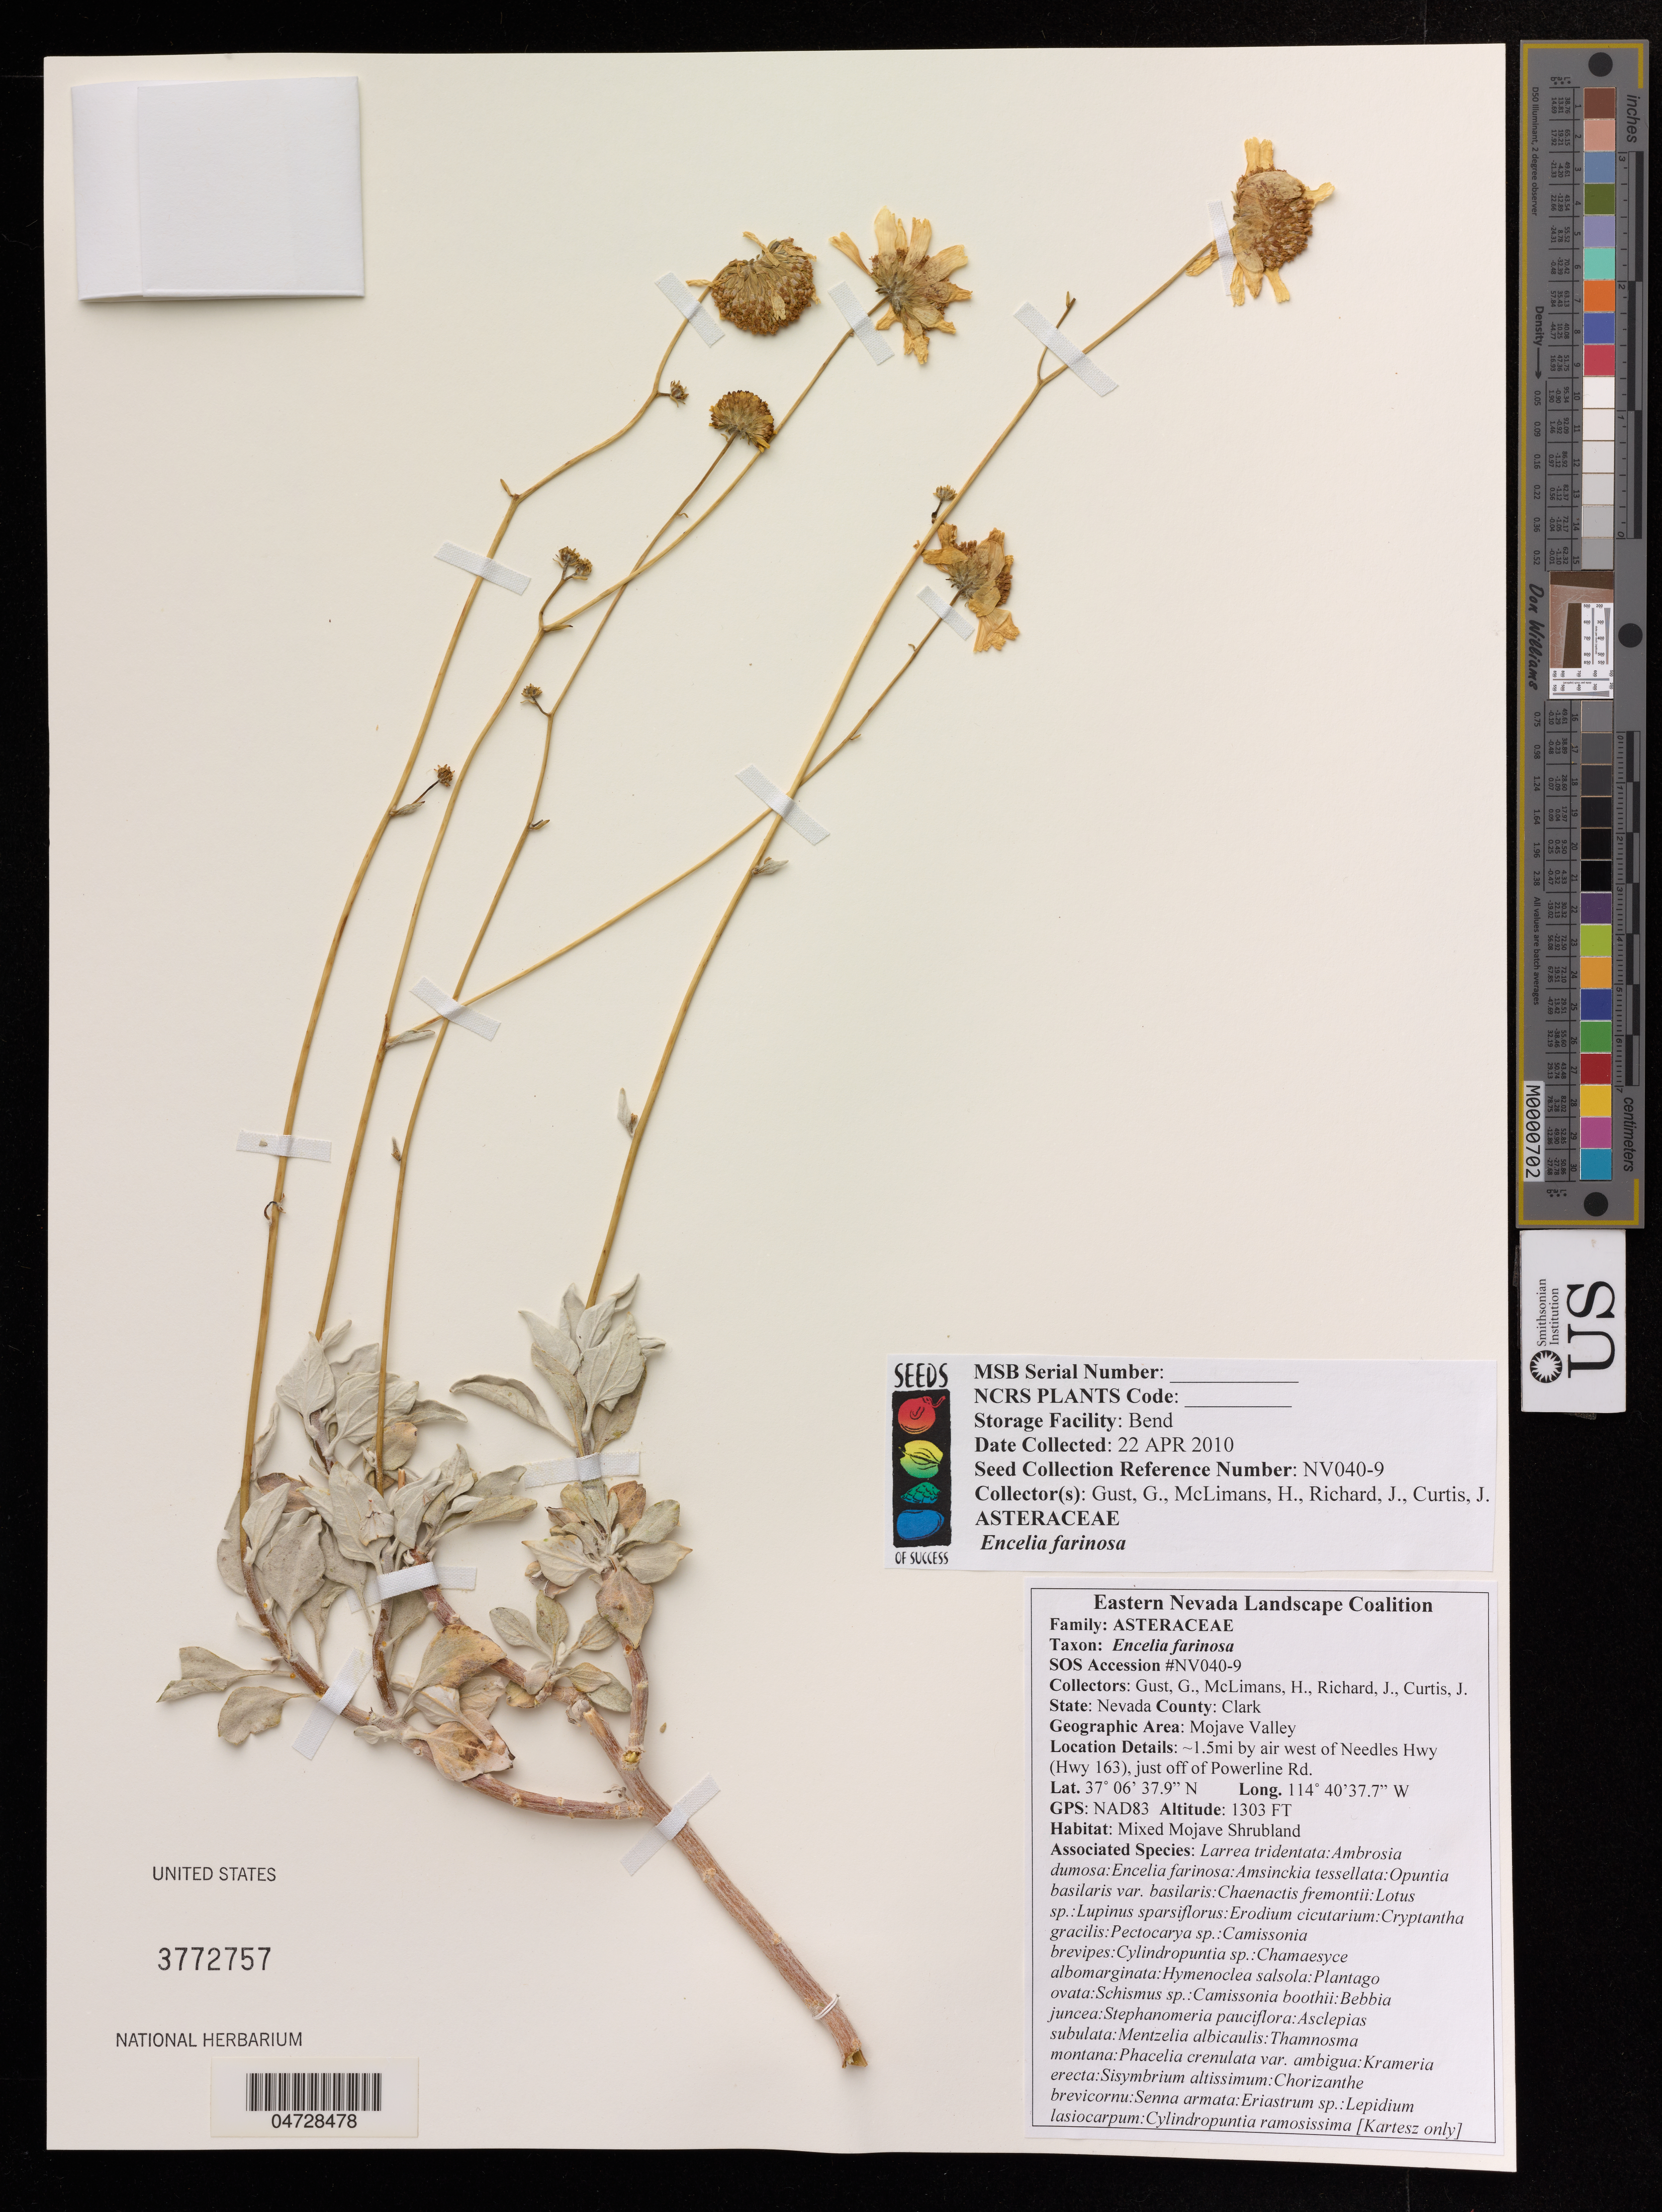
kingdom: Plantae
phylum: Tracheophyta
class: Magnoliopsida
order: Asterales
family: Asteraceae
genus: Encelia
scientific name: Encelia farinosa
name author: A. Gray ex Torr. in Emory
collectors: G. Gust, H. McLimans, H. Richard & J. Curtis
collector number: NV040-9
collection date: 2010-04-22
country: United States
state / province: Nevada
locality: County: Clark, Mojave Valley, 1.5 mi by air west of Needles Hwy (Hwy 163), just off of Powerline Rd.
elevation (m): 397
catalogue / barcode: US 3772757